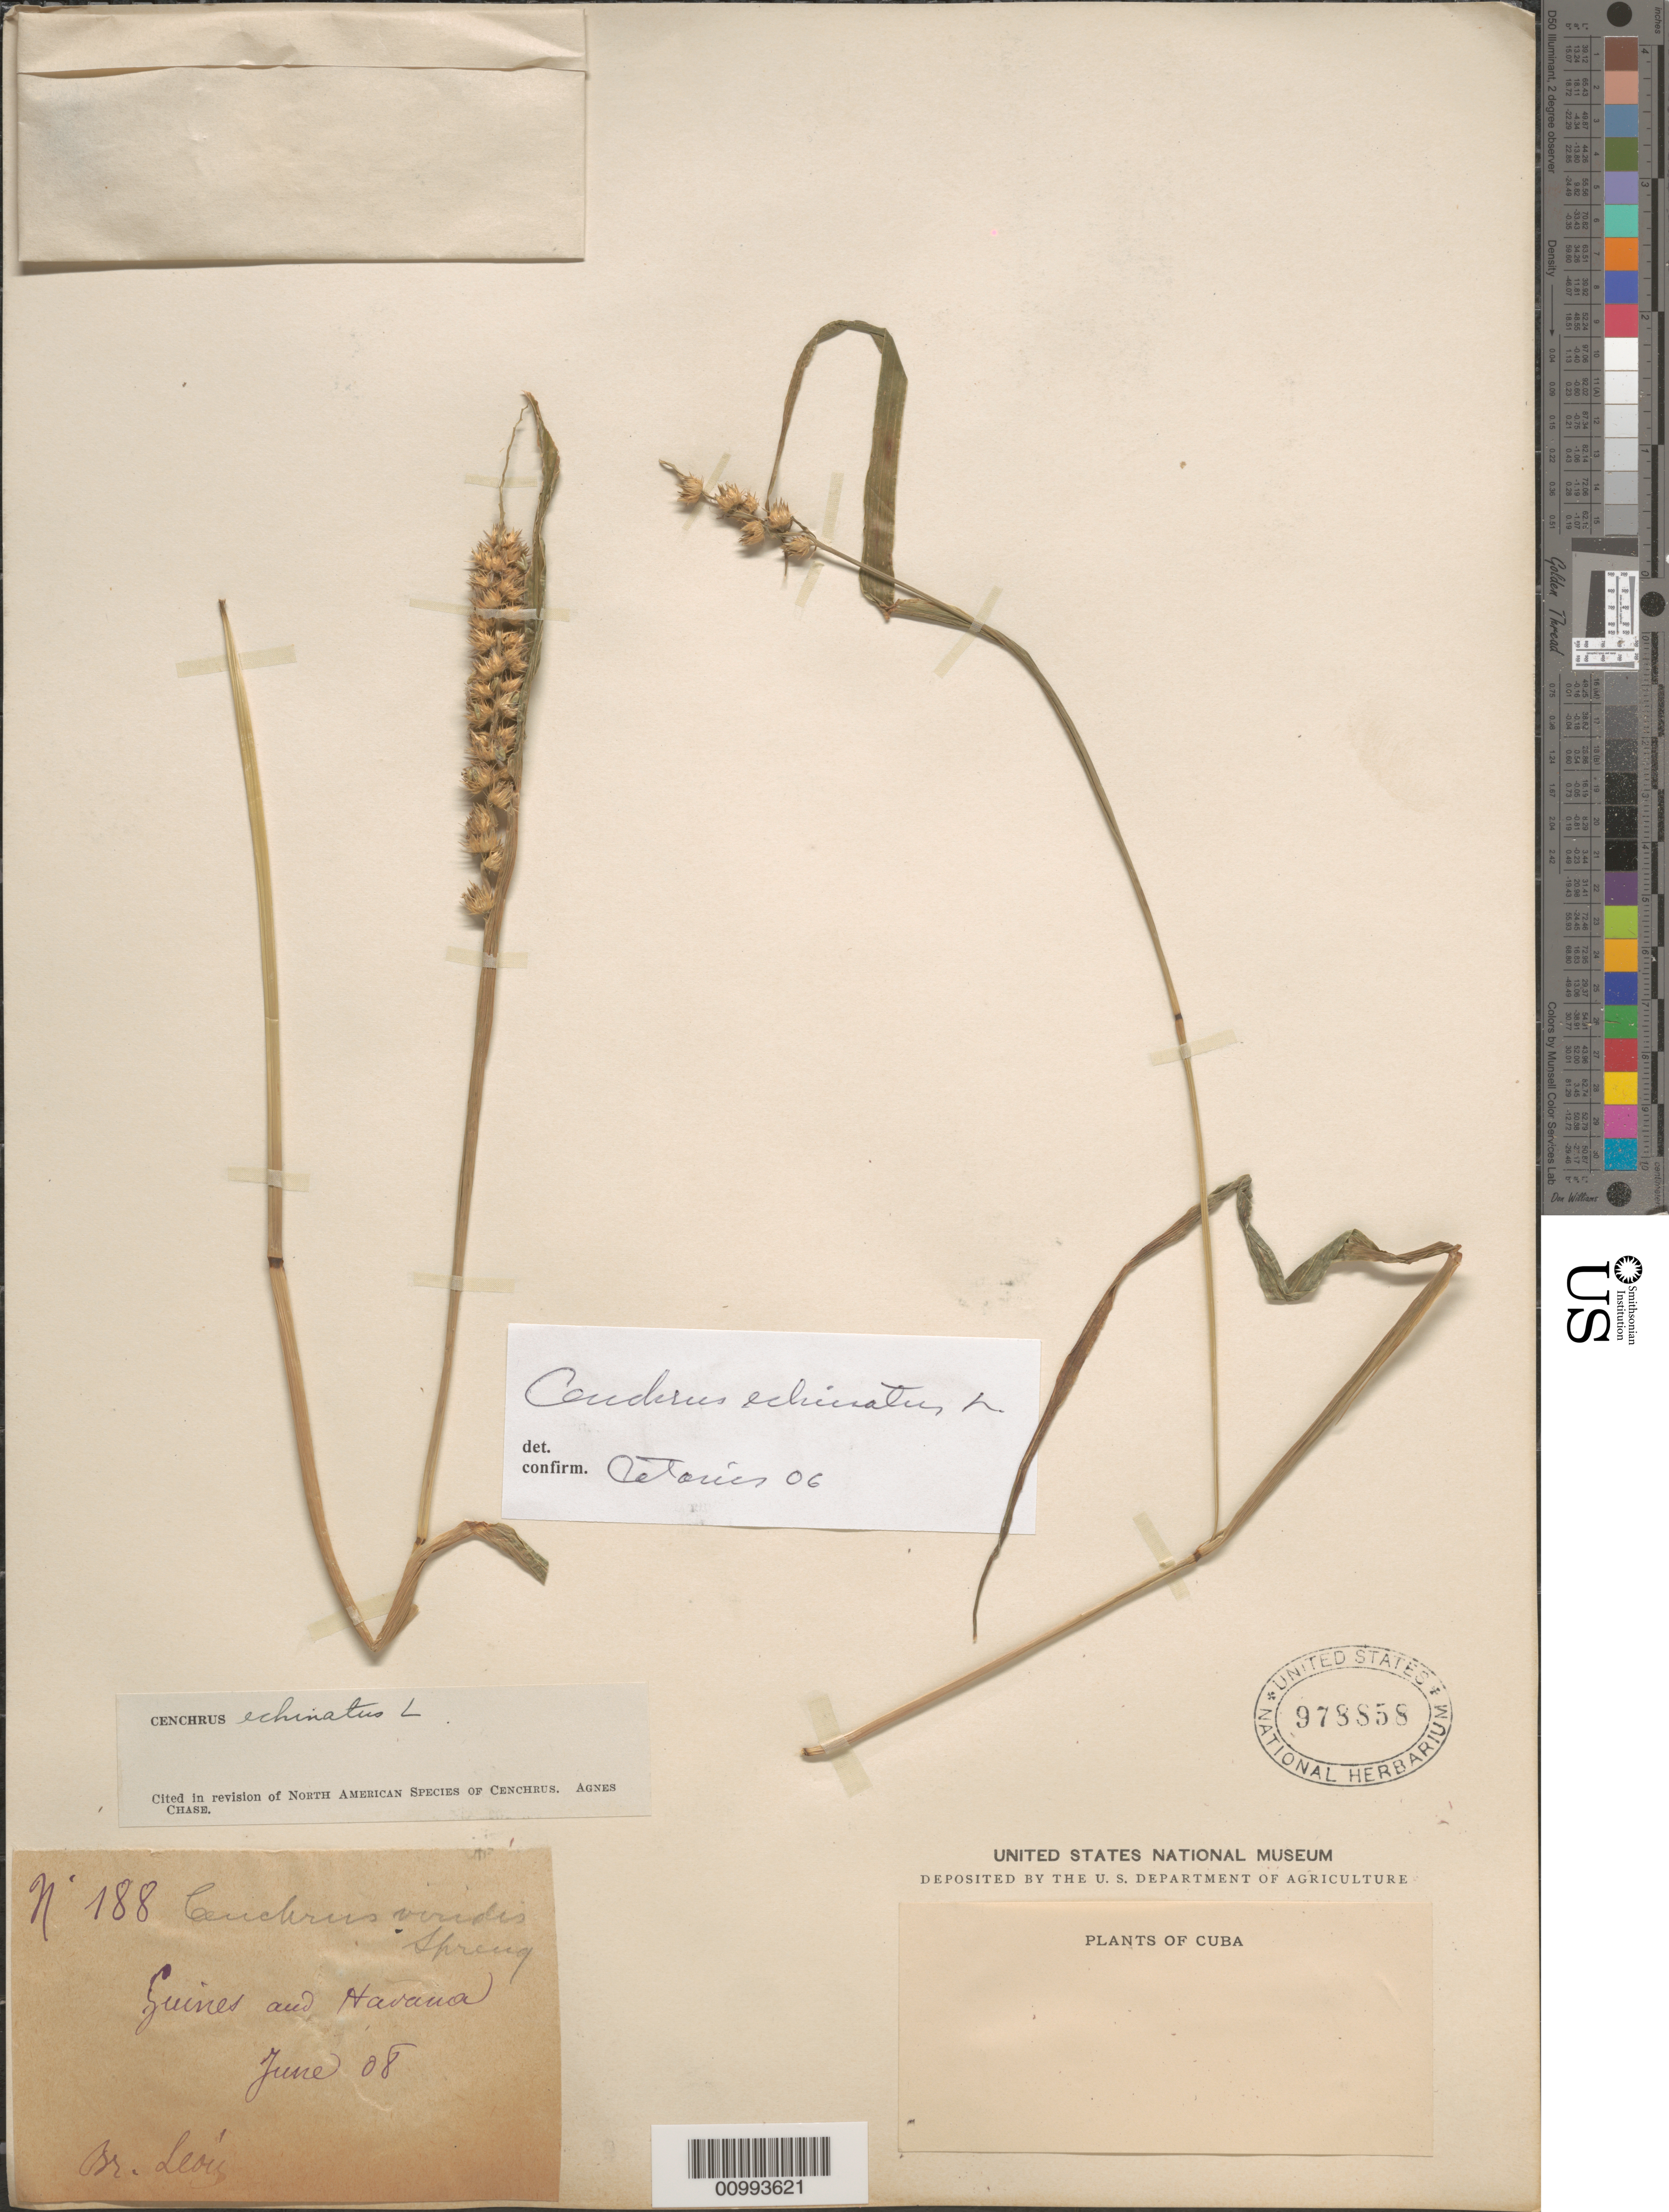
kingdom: Plantae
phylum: Tracheophyta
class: Liliopsida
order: Poales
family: Poaceae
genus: Cenchrus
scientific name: Cenchrus echinatus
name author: L.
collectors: Bro. León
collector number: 188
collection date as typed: Jun 1908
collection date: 1908-06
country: Cuba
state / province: La Habana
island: Cuba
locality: La Habana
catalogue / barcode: US 978858